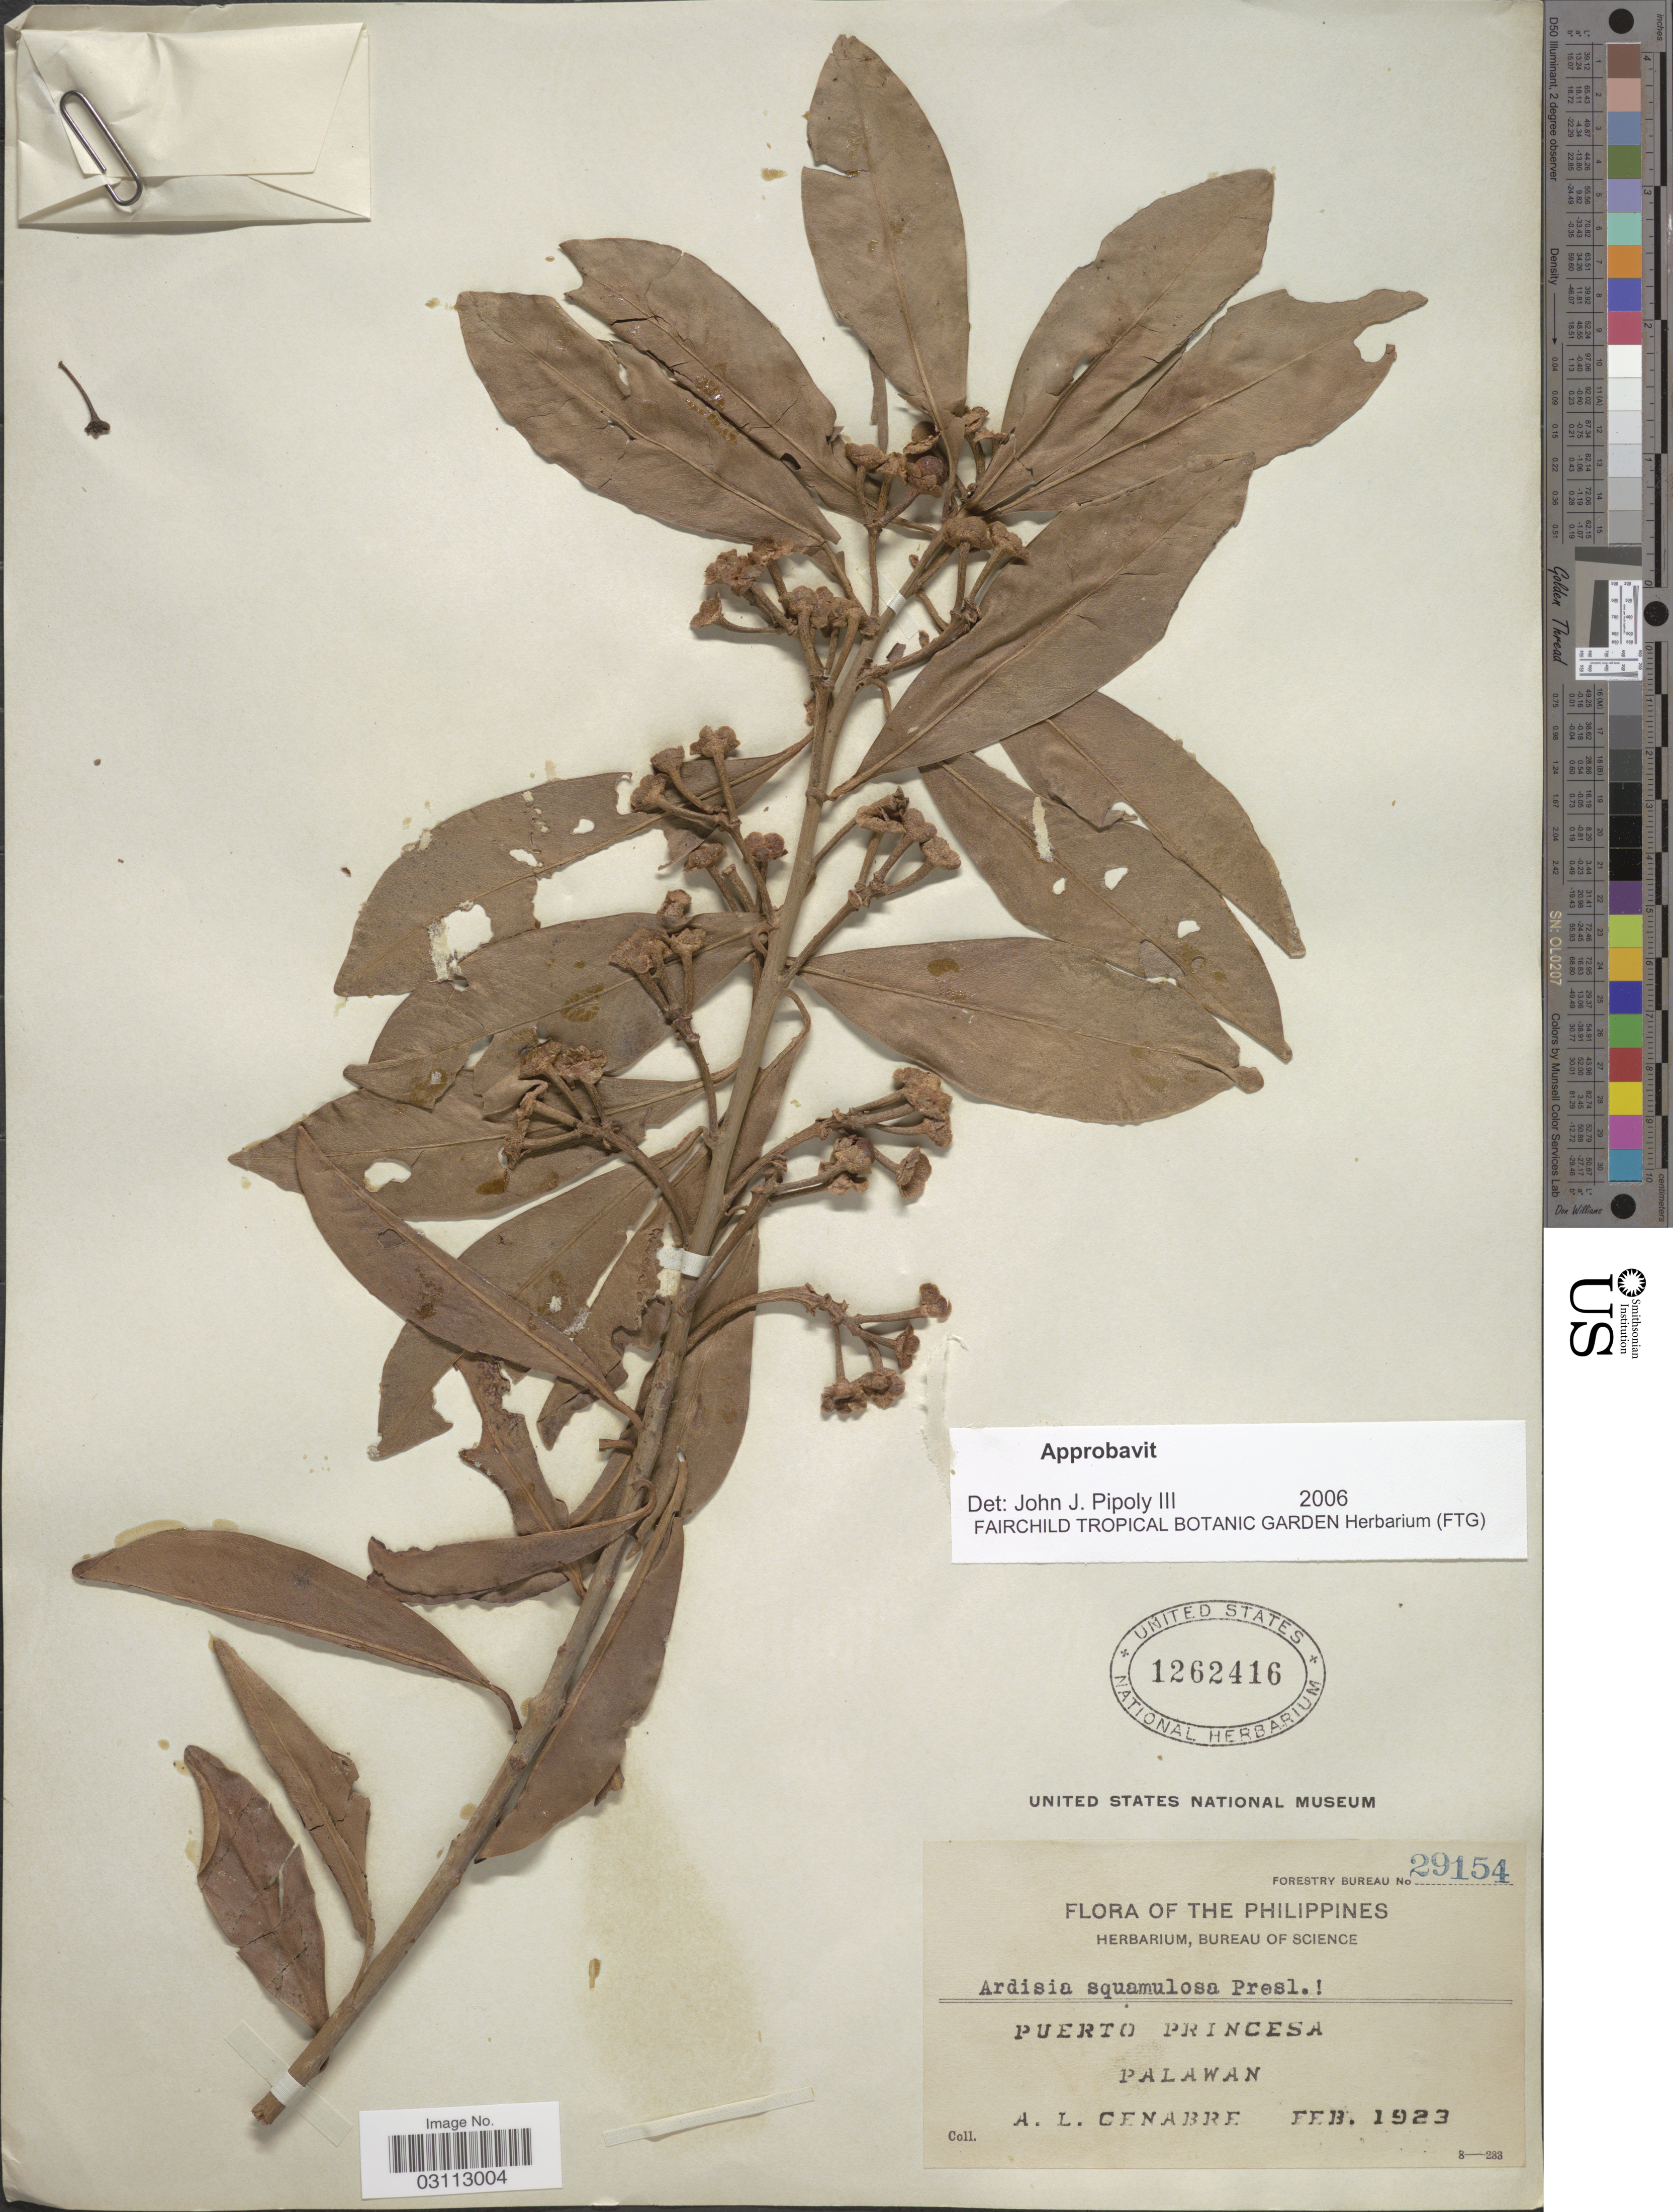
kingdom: Plantae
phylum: Tracheophyta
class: Magnoliopsida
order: Ericales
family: Primulaceae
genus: Ardisia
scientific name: Ardisia squamulosa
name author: C. Presl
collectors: A. Cenabre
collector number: Forestry Bureau 29154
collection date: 1923-02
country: Philippines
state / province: Mimaropa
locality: Puerto Princesa. Palawan.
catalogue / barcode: US 1262416